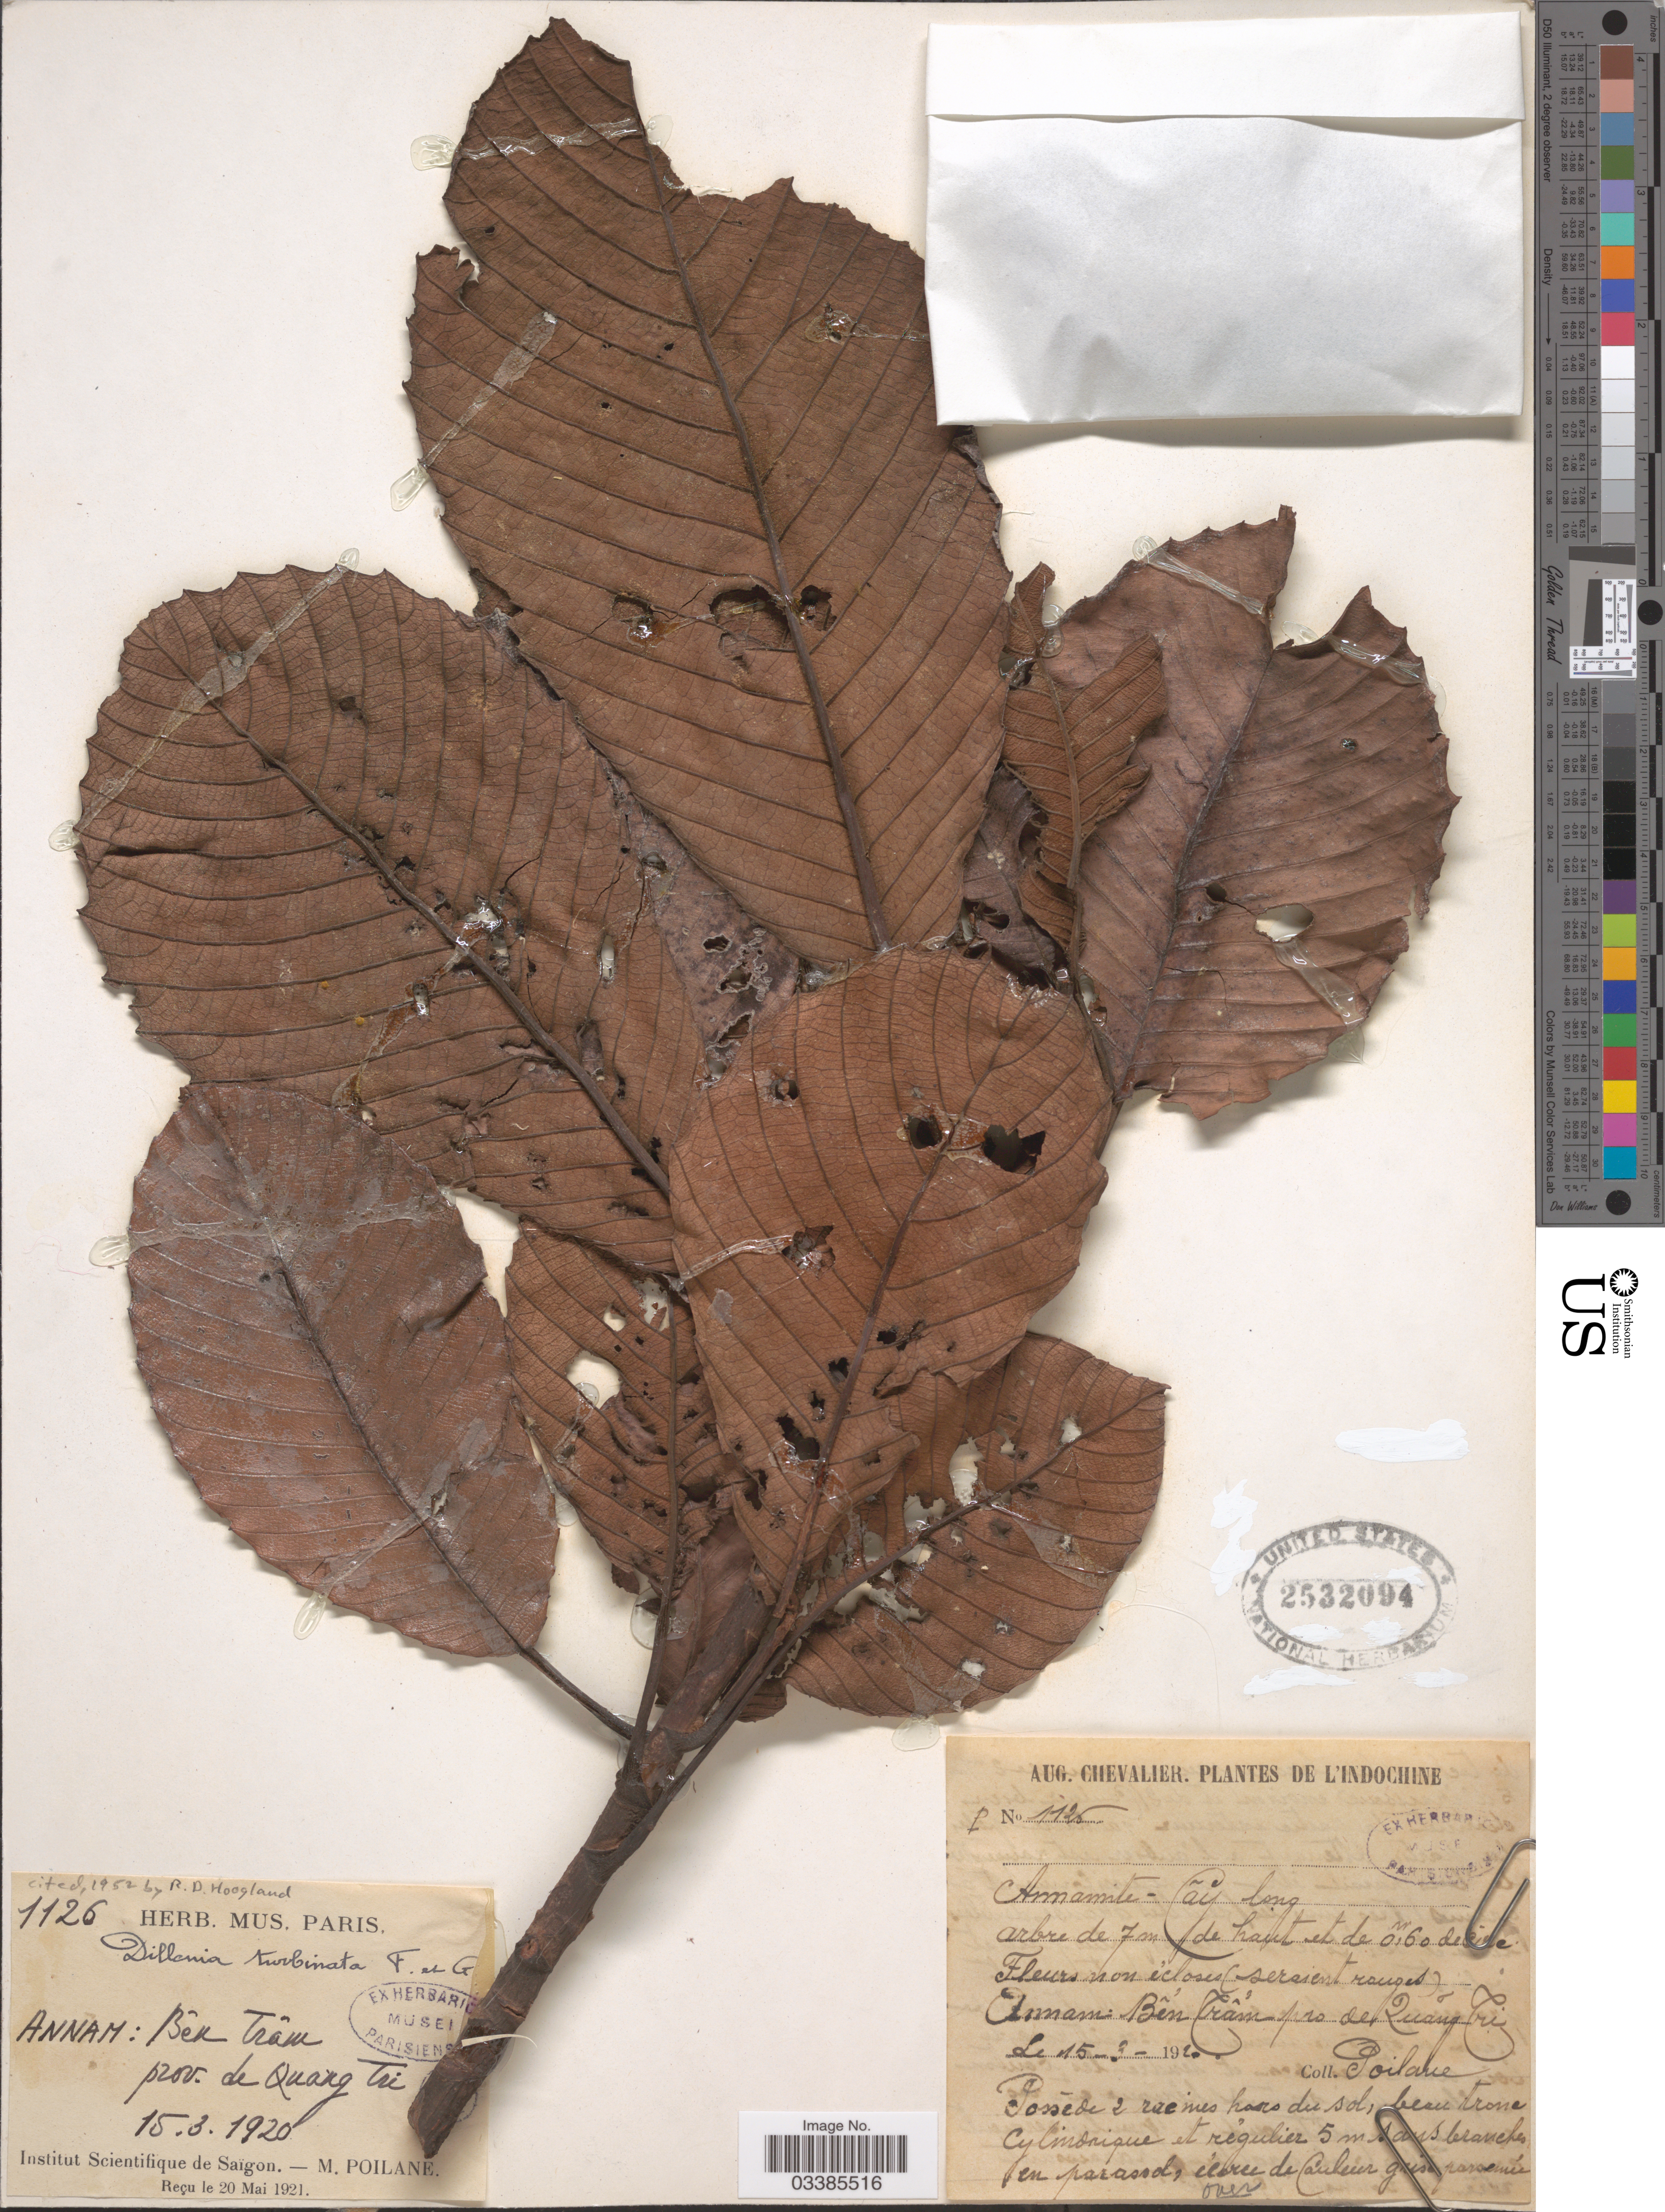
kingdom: Plantae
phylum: Tracheophyta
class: Magnoliopsida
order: Dilleniales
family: Dilleniaceae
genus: Dillenia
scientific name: Dillenia turbinata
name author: Finet & Gagnep.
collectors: M. Poilane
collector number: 1126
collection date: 1920-03-15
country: Vietnam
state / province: Quang Tri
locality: Annam: Bên Trâm, prov. de Quang Tri.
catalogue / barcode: US 2532094